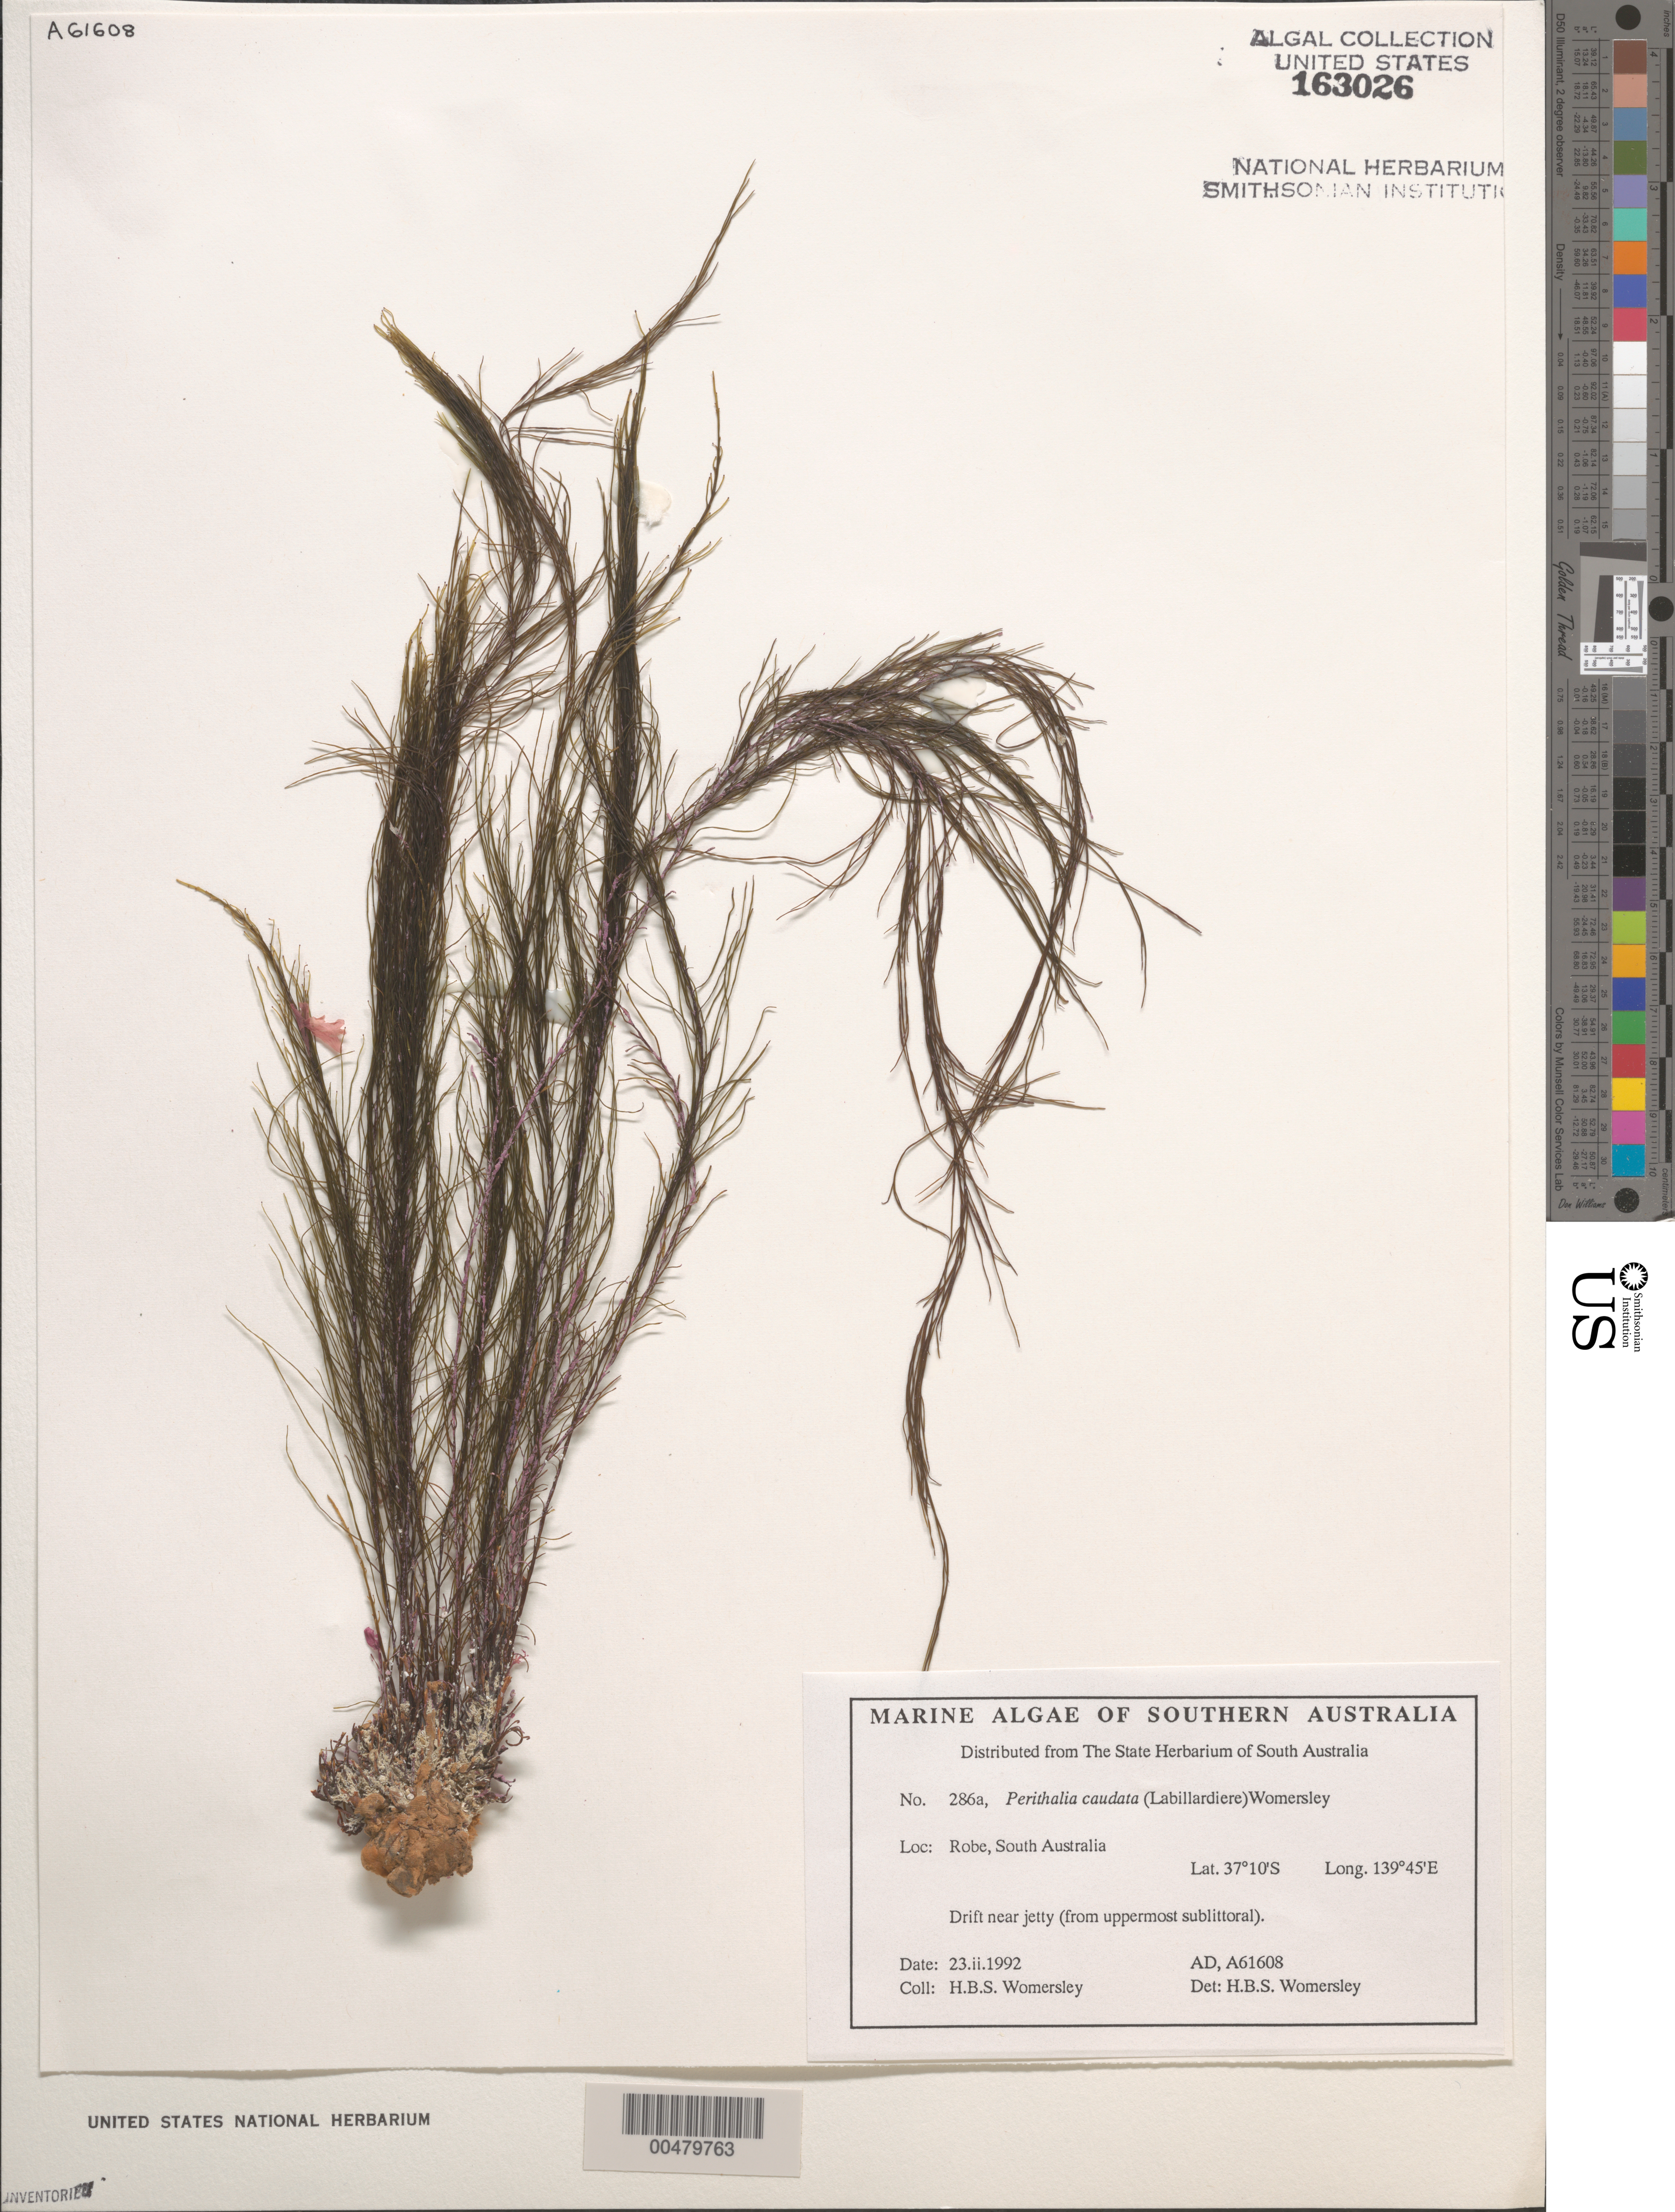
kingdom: Chromista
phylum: Ochrophyta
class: Phaeophyceae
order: Sporochnales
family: Sporochnaceae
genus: Perithalia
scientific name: Perithalia caudata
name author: (Labillardière) Womersley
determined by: Womersley, H. B. S.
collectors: H. B. S. Womersley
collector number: AD A61608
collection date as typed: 23 Feb 1992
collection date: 1992-02-23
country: Australia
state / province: South Australia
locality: Robe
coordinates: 37 10' S, 139 45' E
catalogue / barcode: US 163026